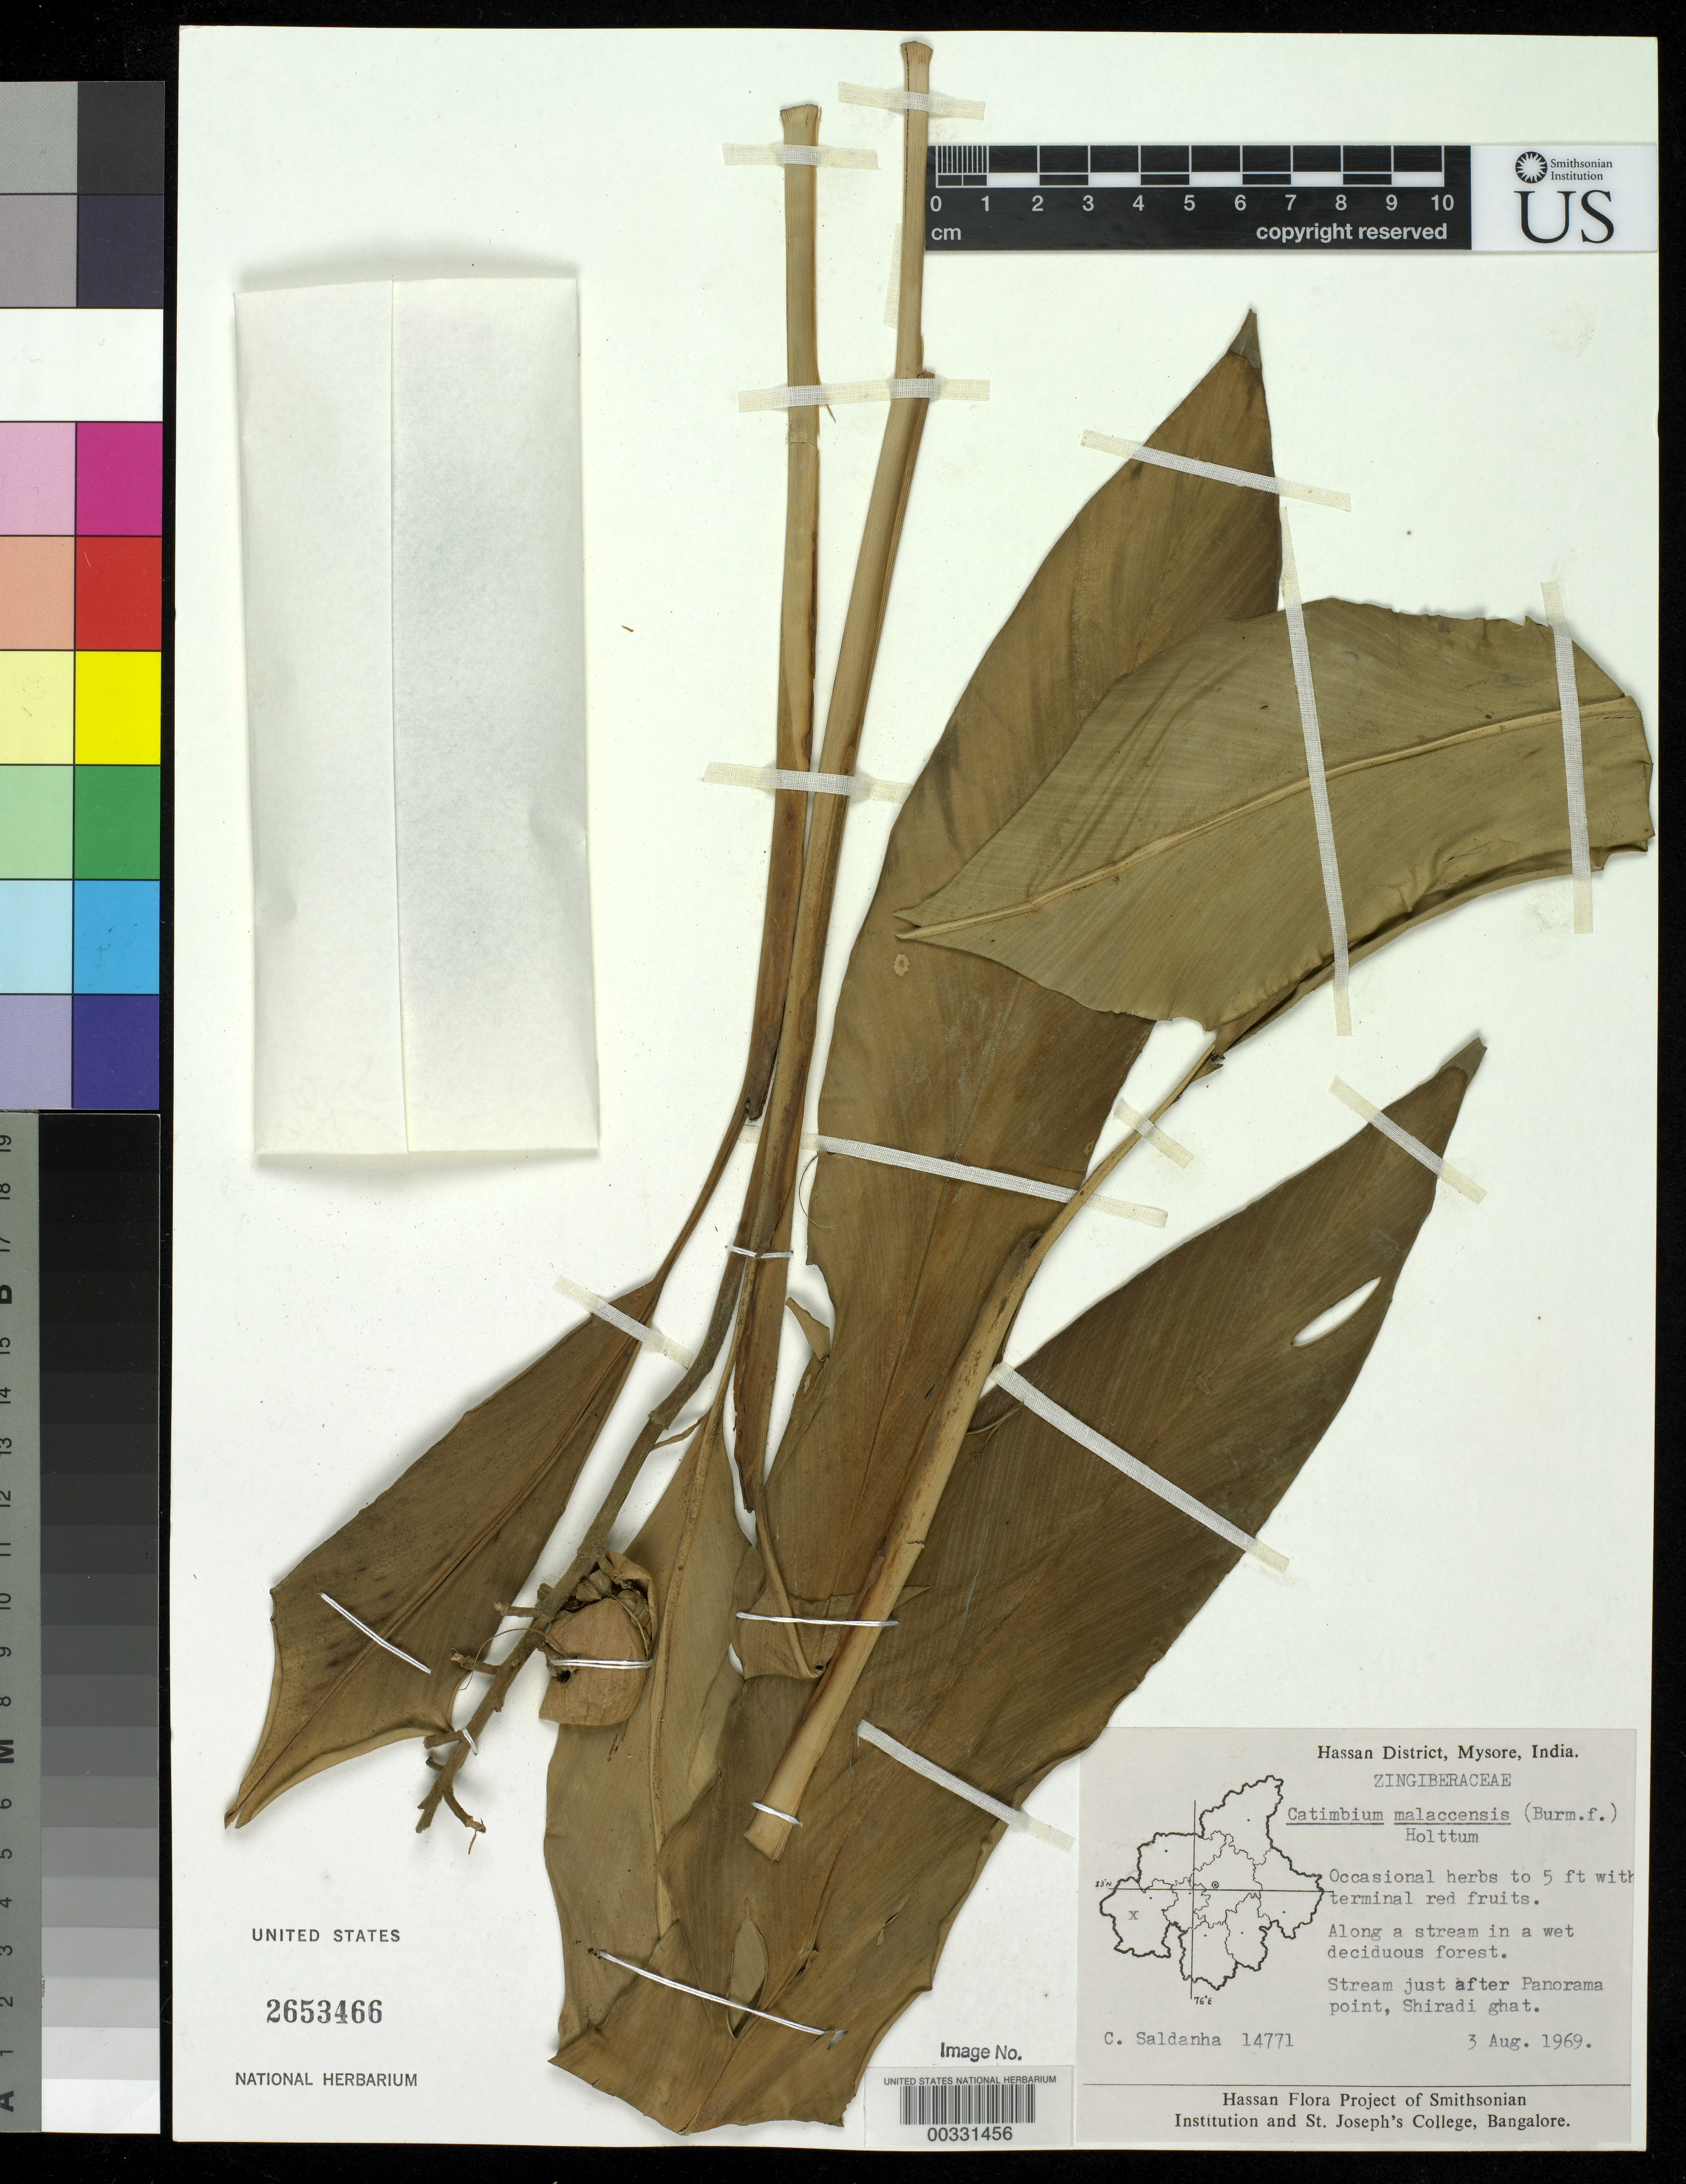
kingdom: Plantae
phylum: Tracheophyta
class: Liliopsida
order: Zingiberales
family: Zingiberaceae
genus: Alpinia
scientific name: Alpinia malaccensis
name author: (Burm. f.) Roscoe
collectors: C. J. Saldanha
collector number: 14771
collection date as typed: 03 Aug 1969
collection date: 1969-08-03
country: India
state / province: Karnataka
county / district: Hassan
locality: Stream just after panorama point, shiradi ghat, mysore state [mysore state = karnataka.]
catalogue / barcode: US 2653466